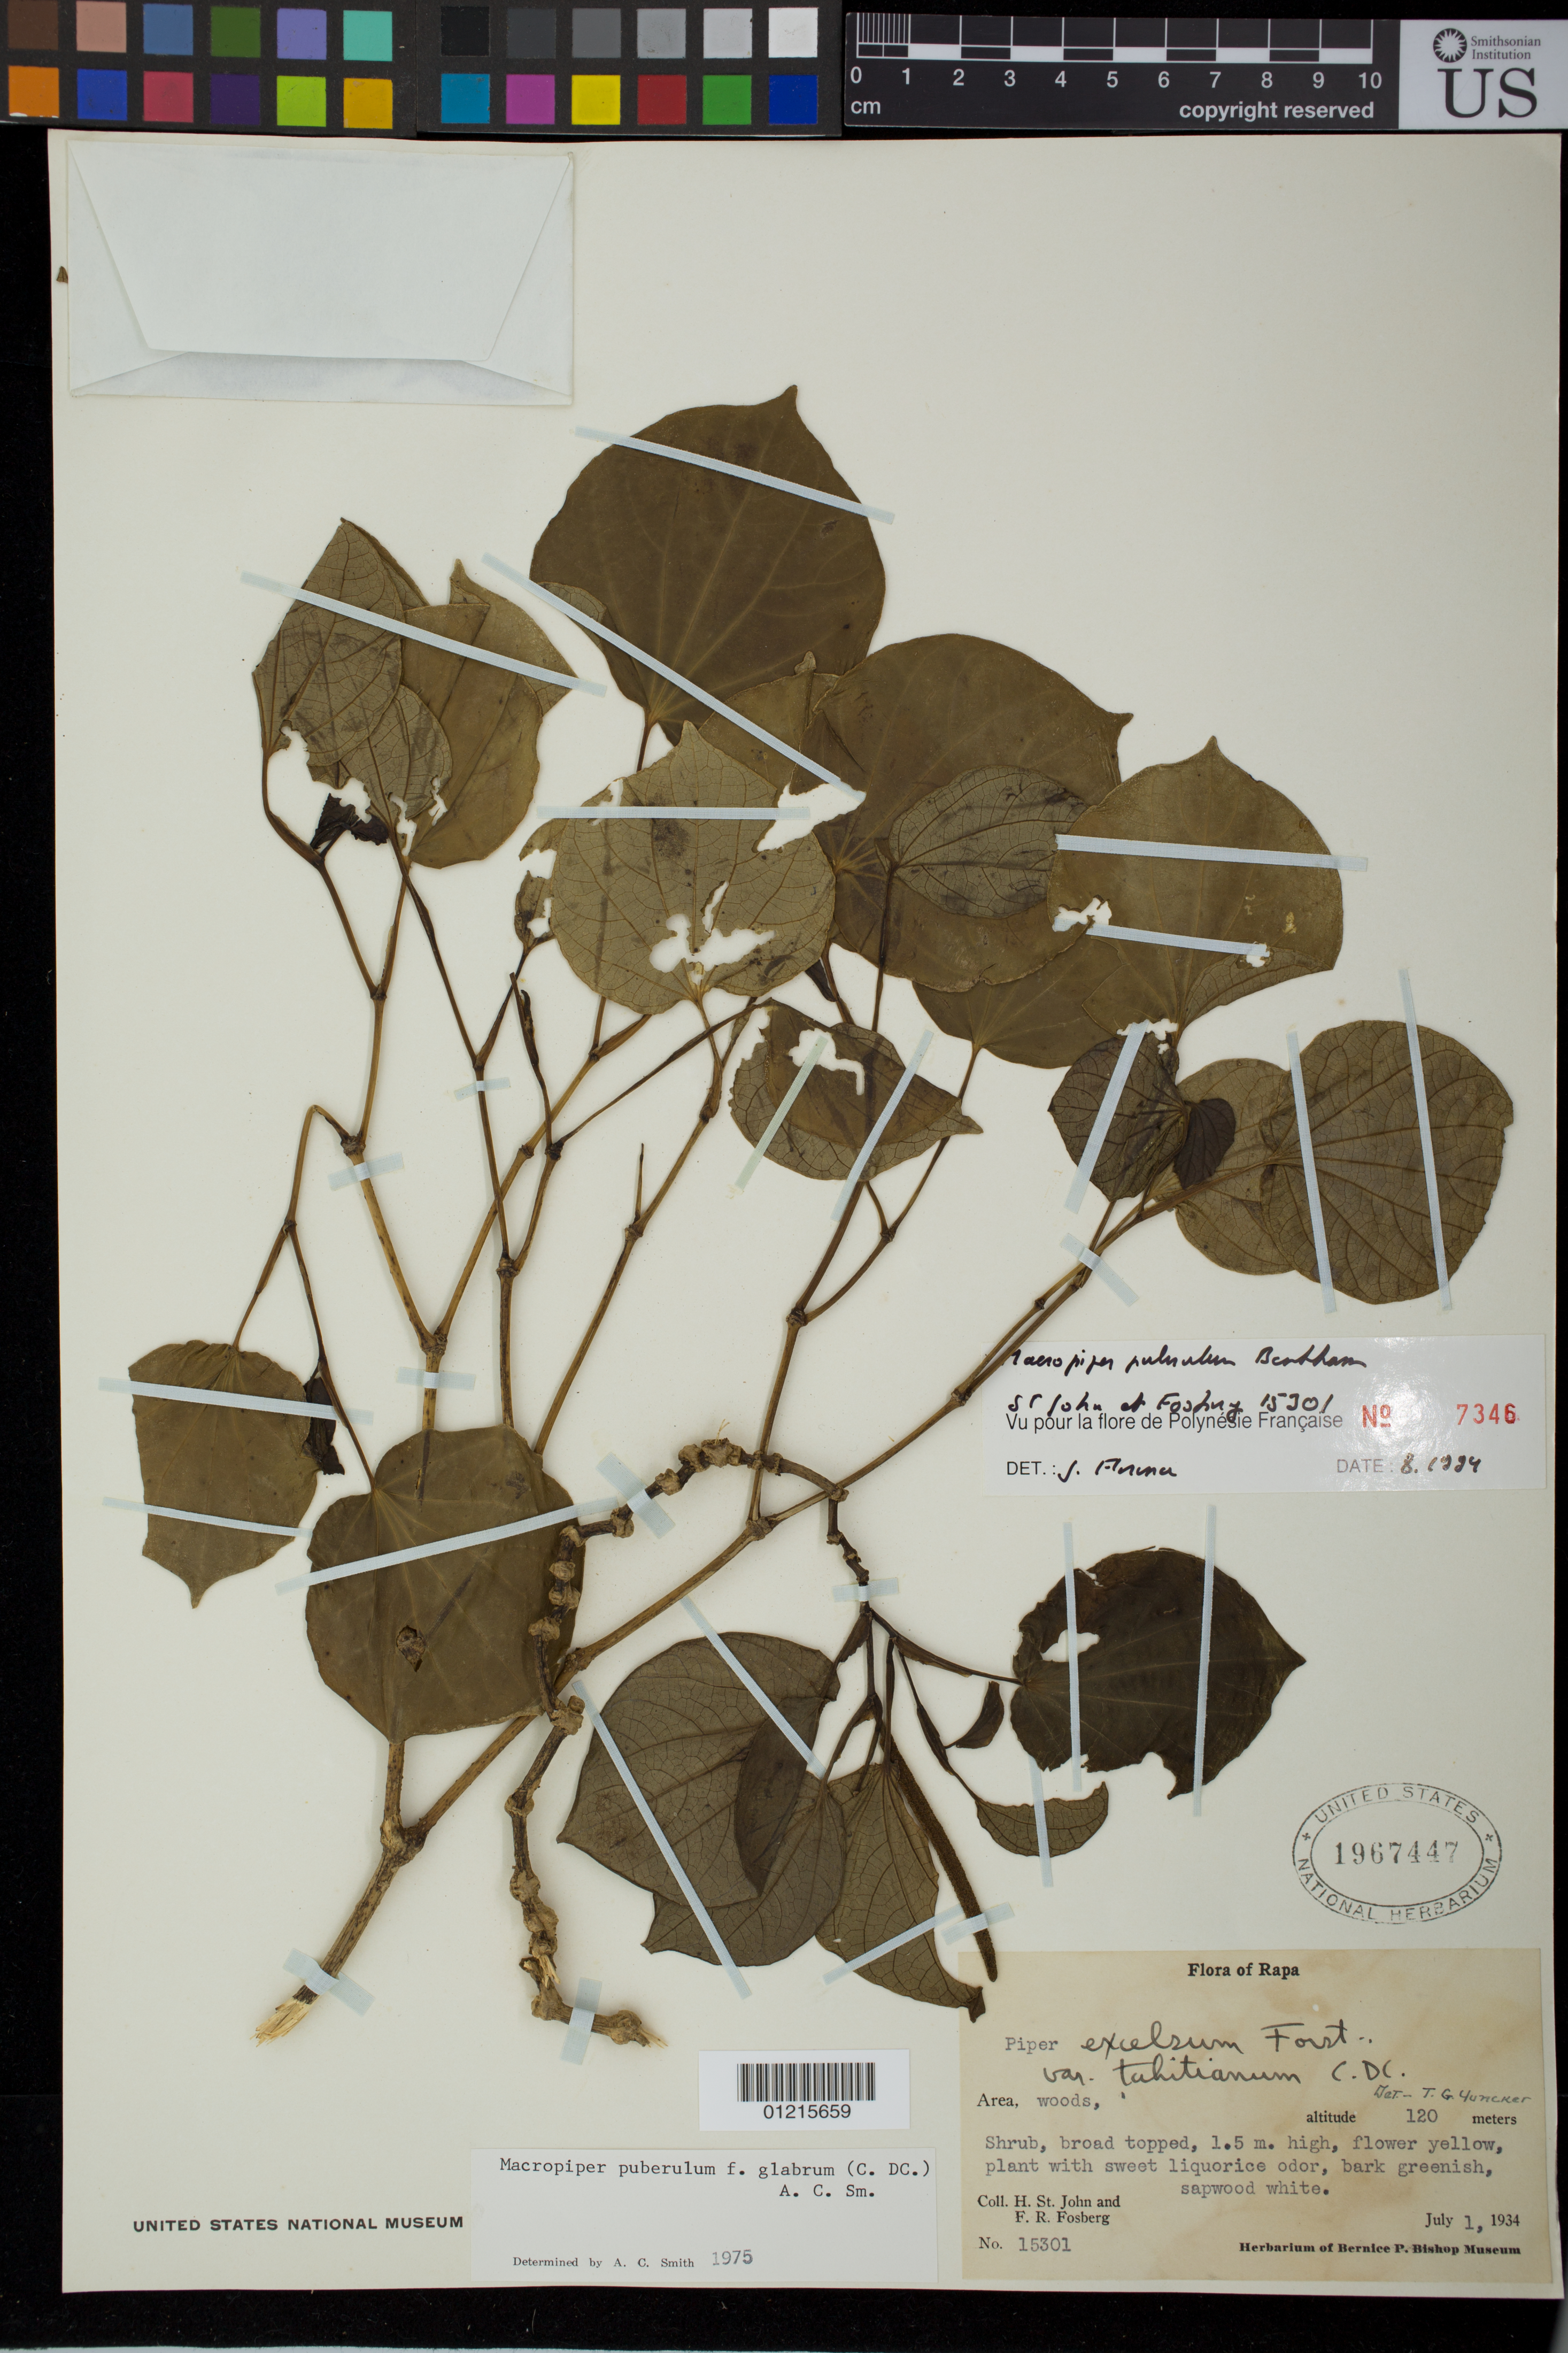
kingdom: Plantae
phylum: Tracheophyta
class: Magnoliopsida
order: Piperales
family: Piperaceae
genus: Piper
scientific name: Piper puberulum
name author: (Benth.) Seem.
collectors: H. St. John & F. R. Fosberg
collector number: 15301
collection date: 1934-07-01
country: French Polynesia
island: Rapa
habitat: Woods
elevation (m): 120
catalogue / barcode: US 1967447